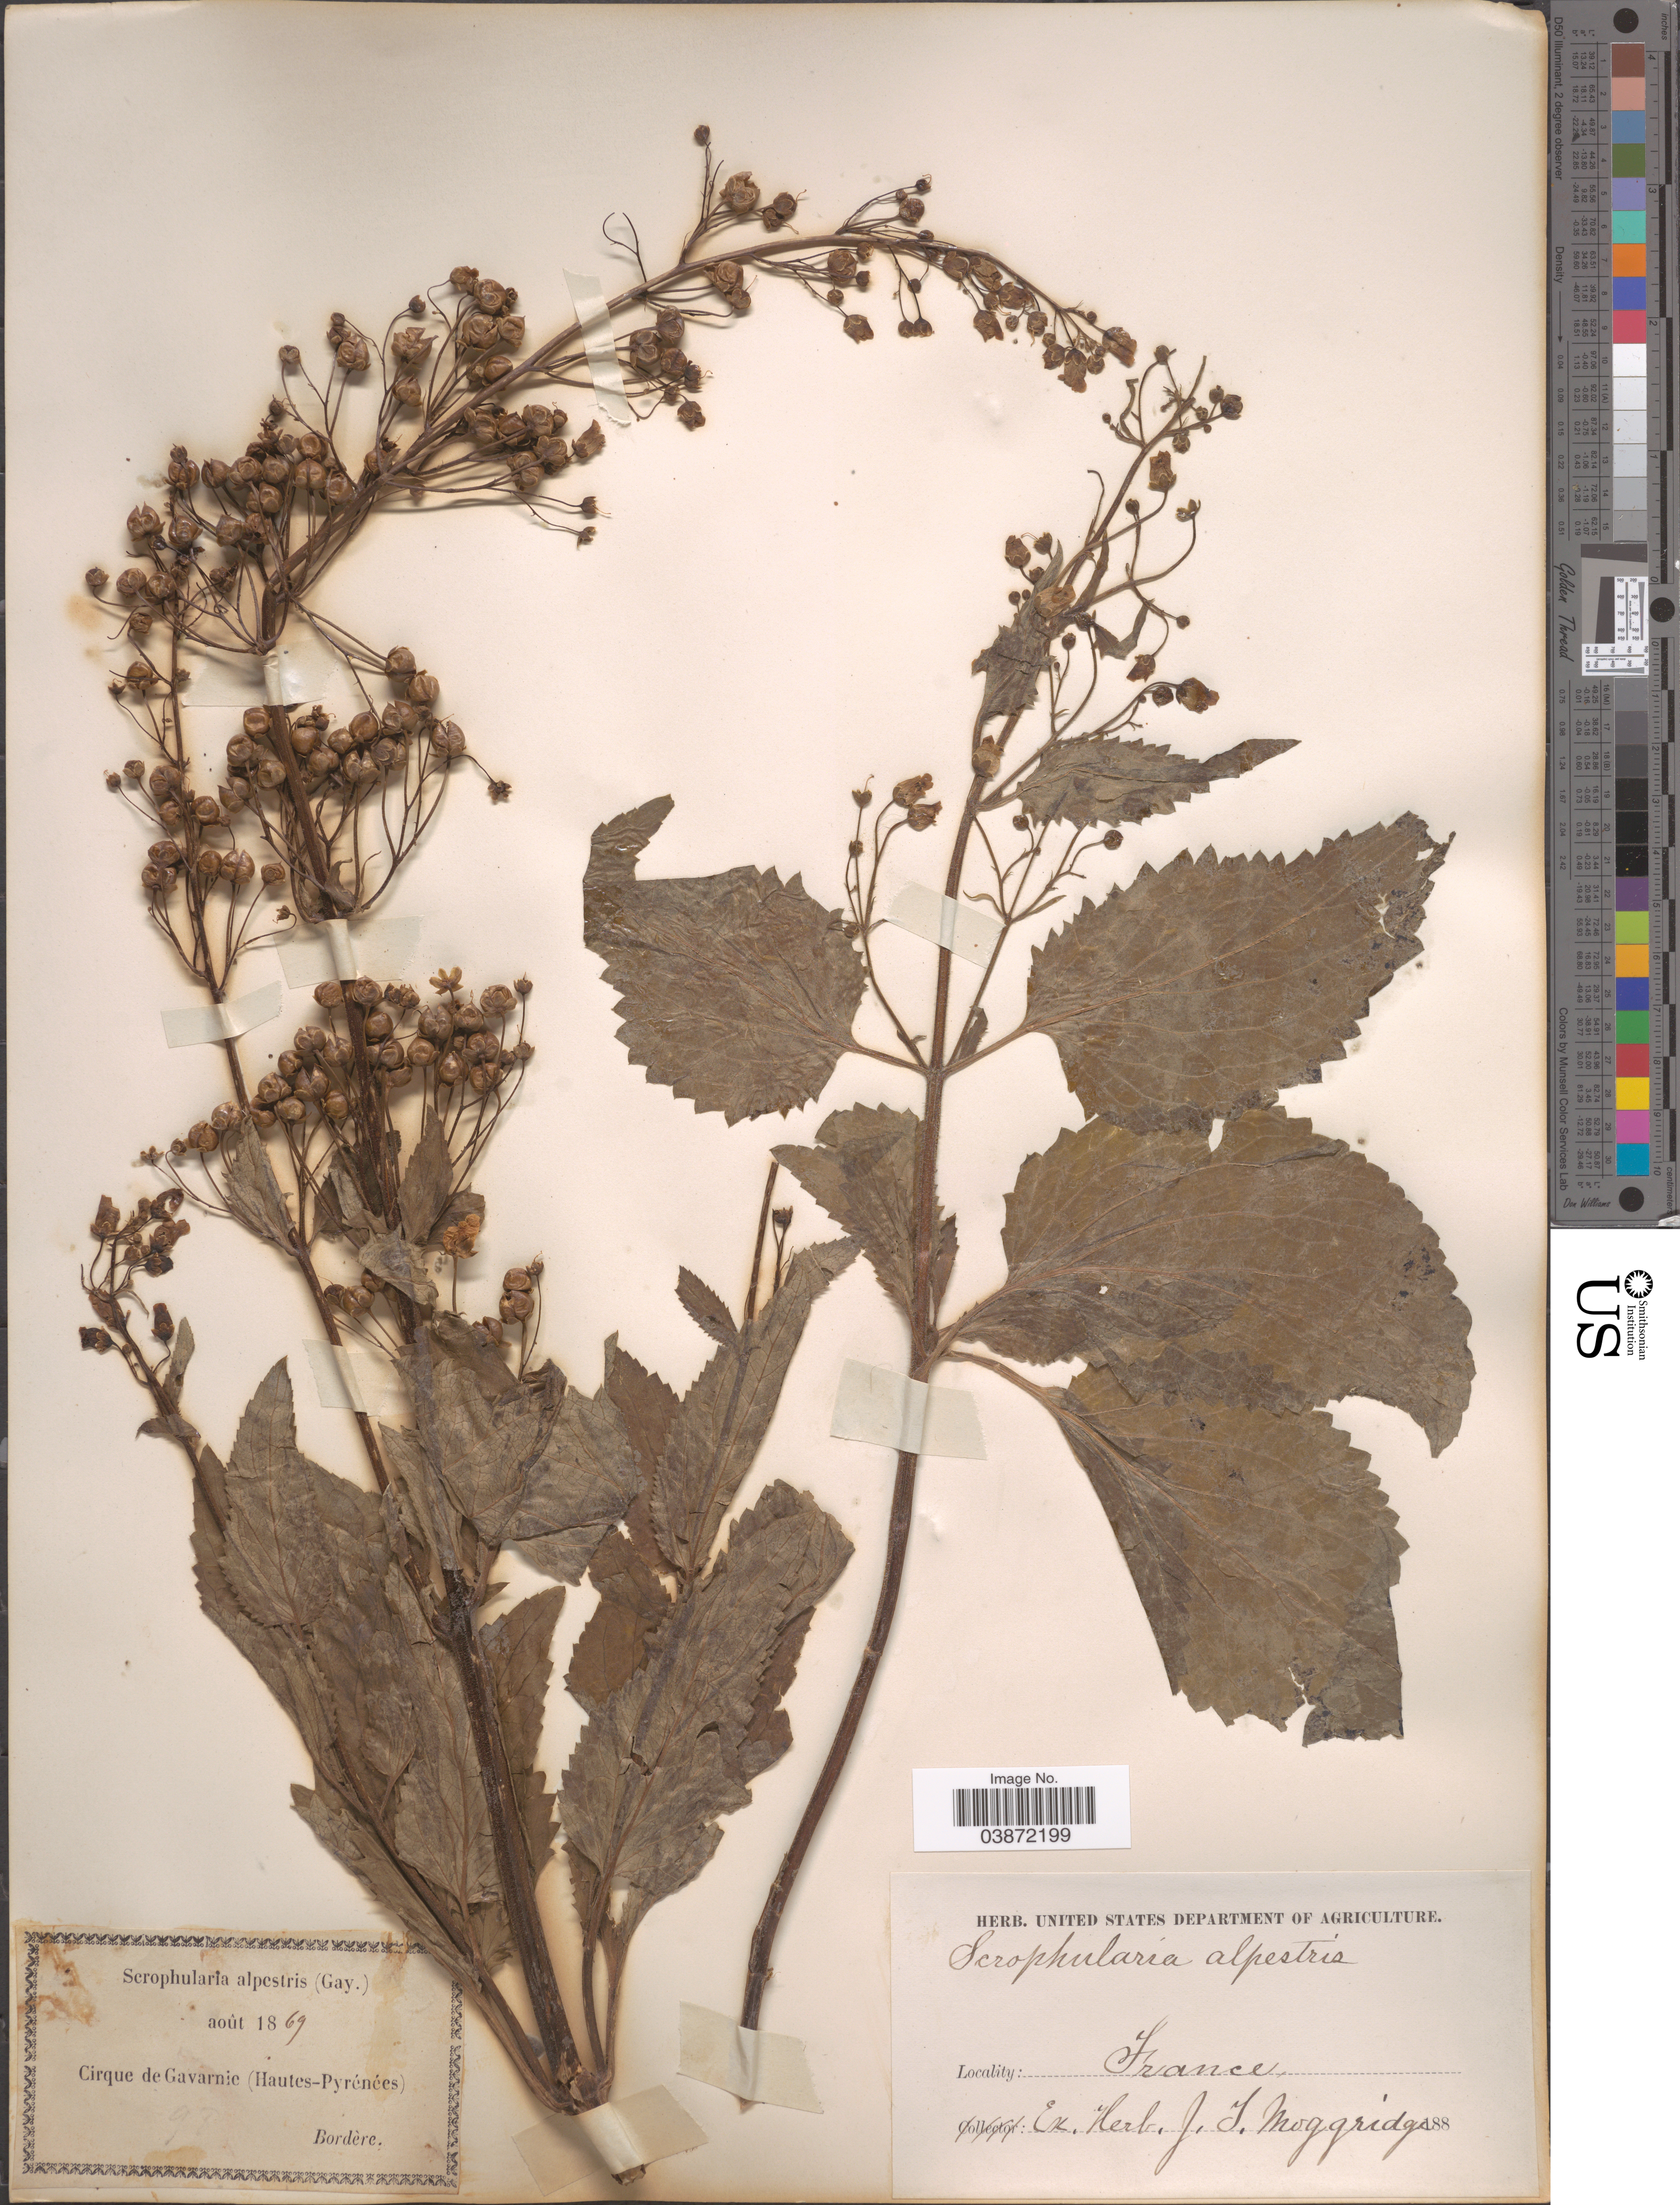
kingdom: Plantae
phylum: Tracheophyta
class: Magnoliopsida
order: Lamiales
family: Scrophulariaceae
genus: Scrophularia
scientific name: Scrophularia alpestris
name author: J. Gay ex Benth.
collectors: -. Bordère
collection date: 1869-08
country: France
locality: Cirque de Gavarnie (Hautes-Pyrénées).